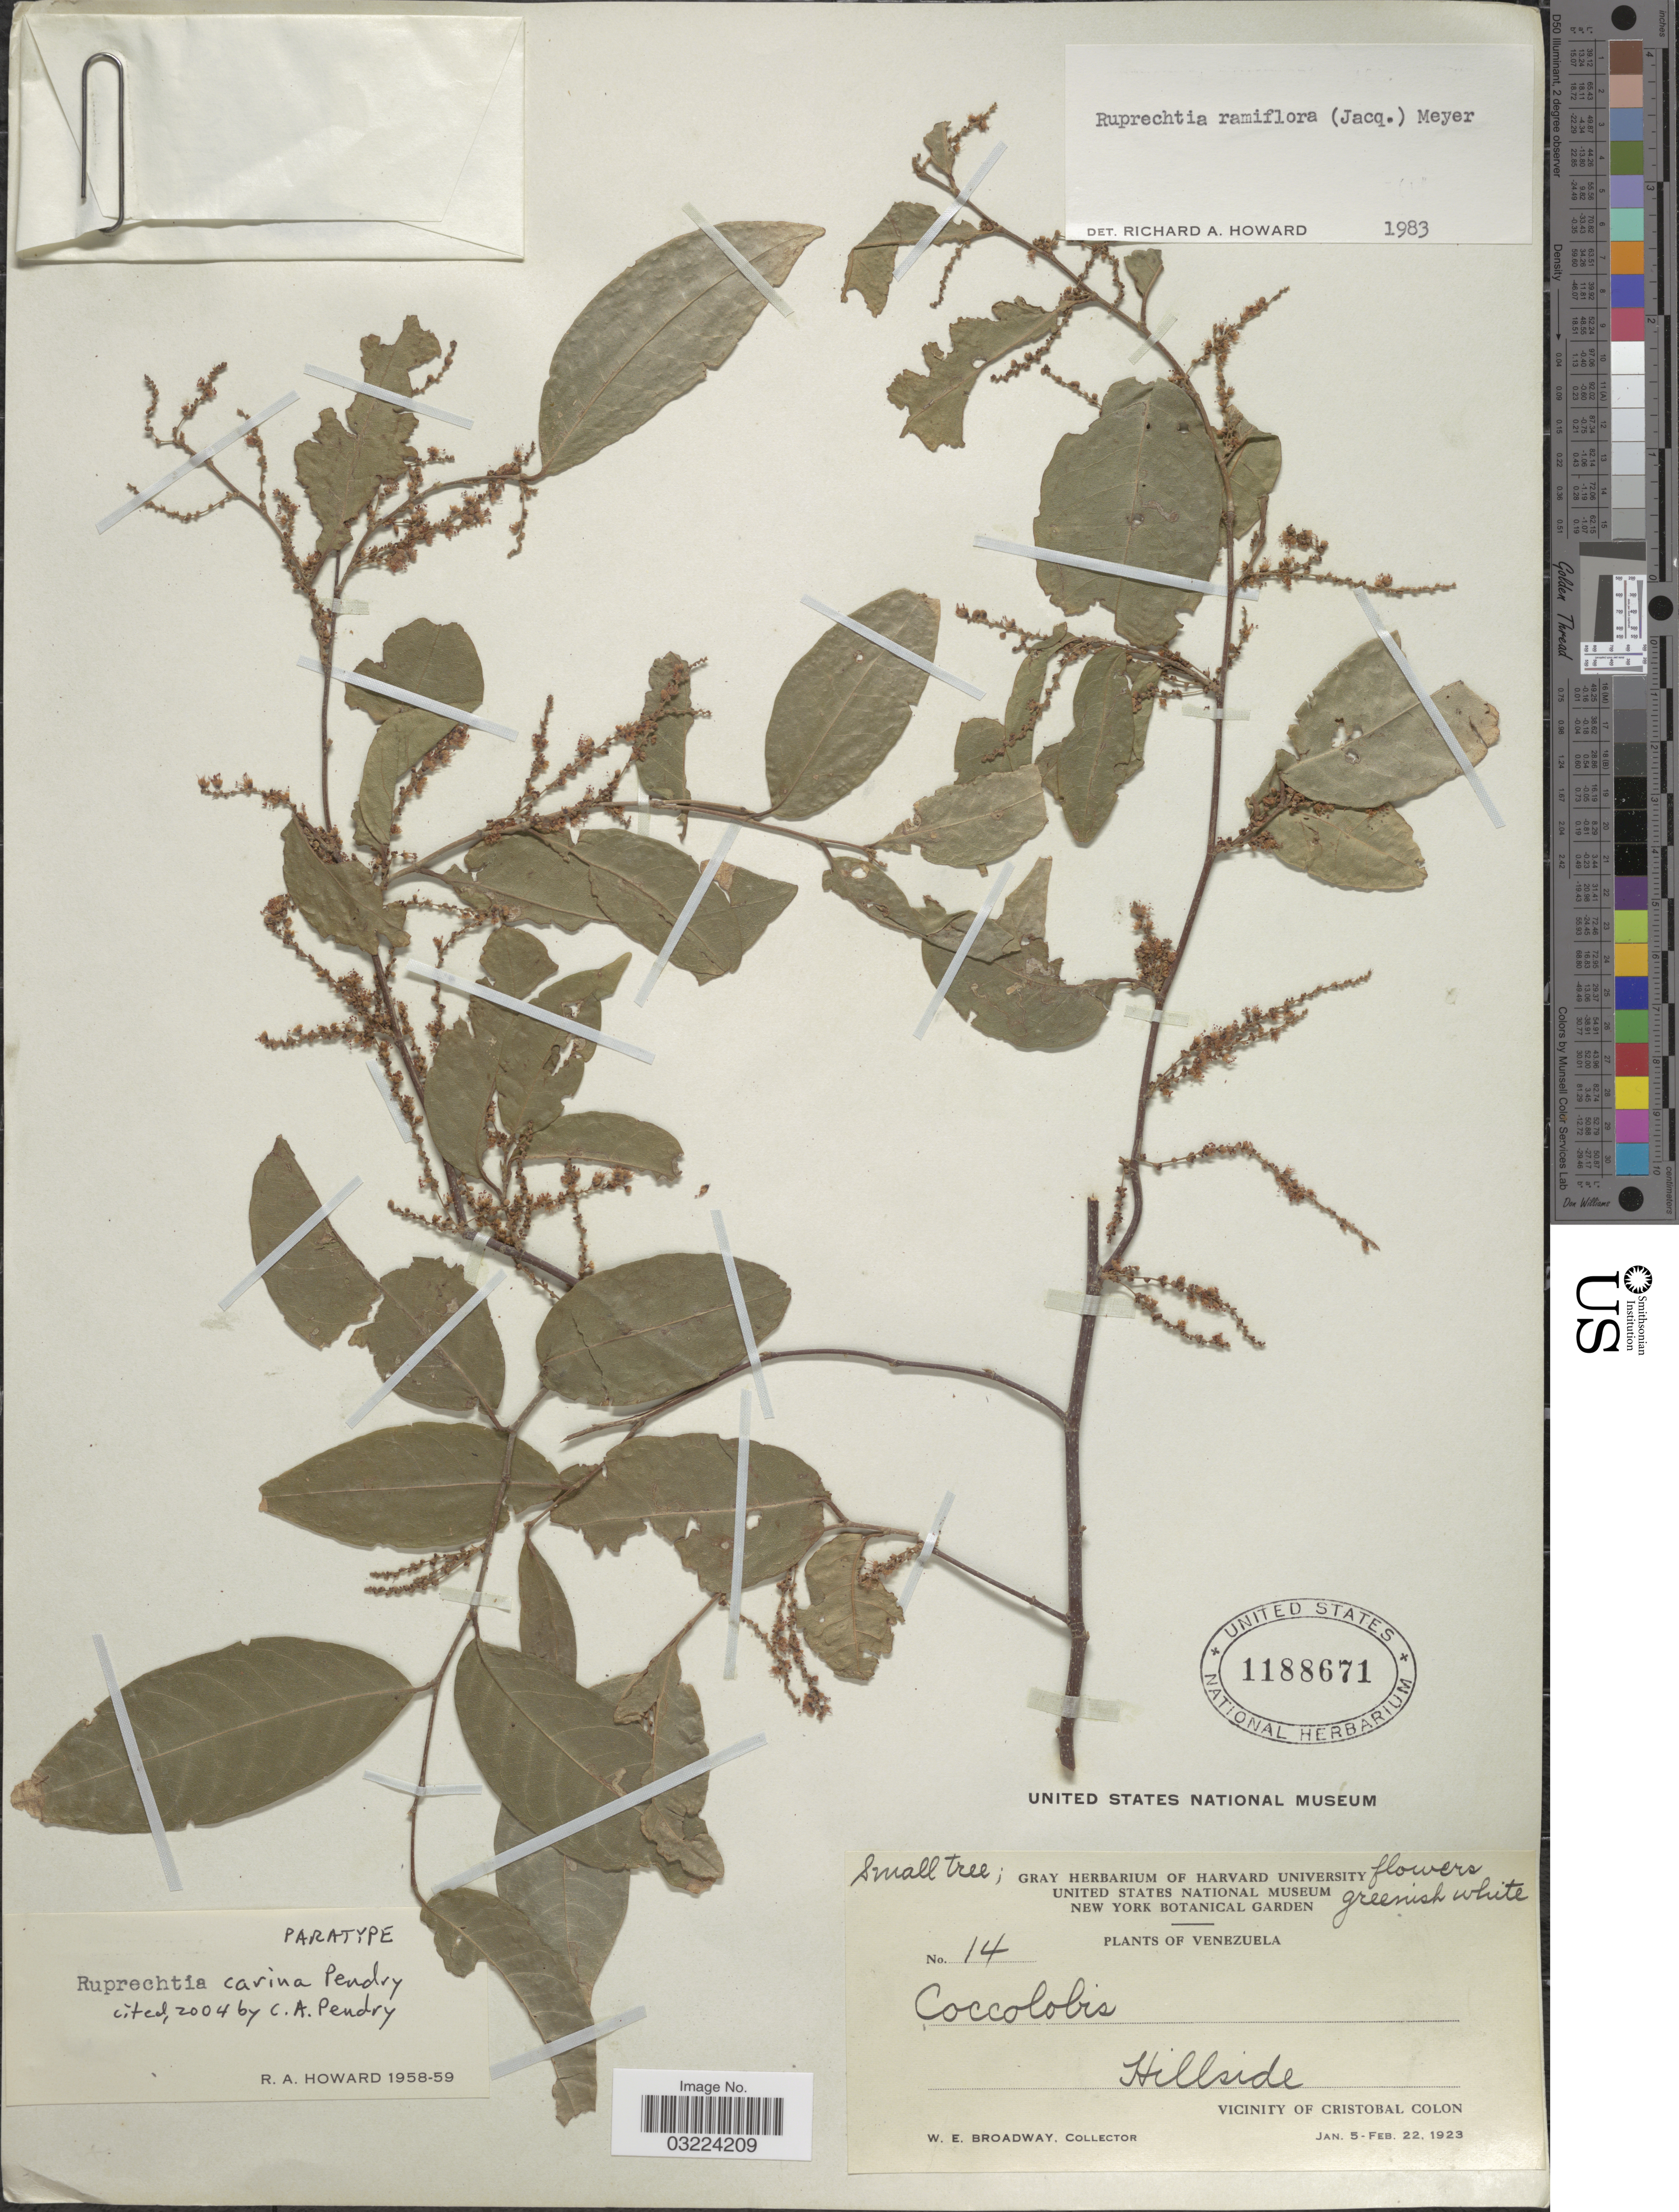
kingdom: Plantae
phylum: Tracheophyta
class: Magnoliopsida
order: Caryophyllales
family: Polygonaceae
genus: Ruprechtia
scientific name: Ruprechtia carina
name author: Pendry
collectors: W. E. Broadway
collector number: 14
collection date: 1923-01-05/1923-02-22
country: Venezuela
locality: Hillside, Vicinity of Cristobal Colon.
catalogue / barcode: US 1188671